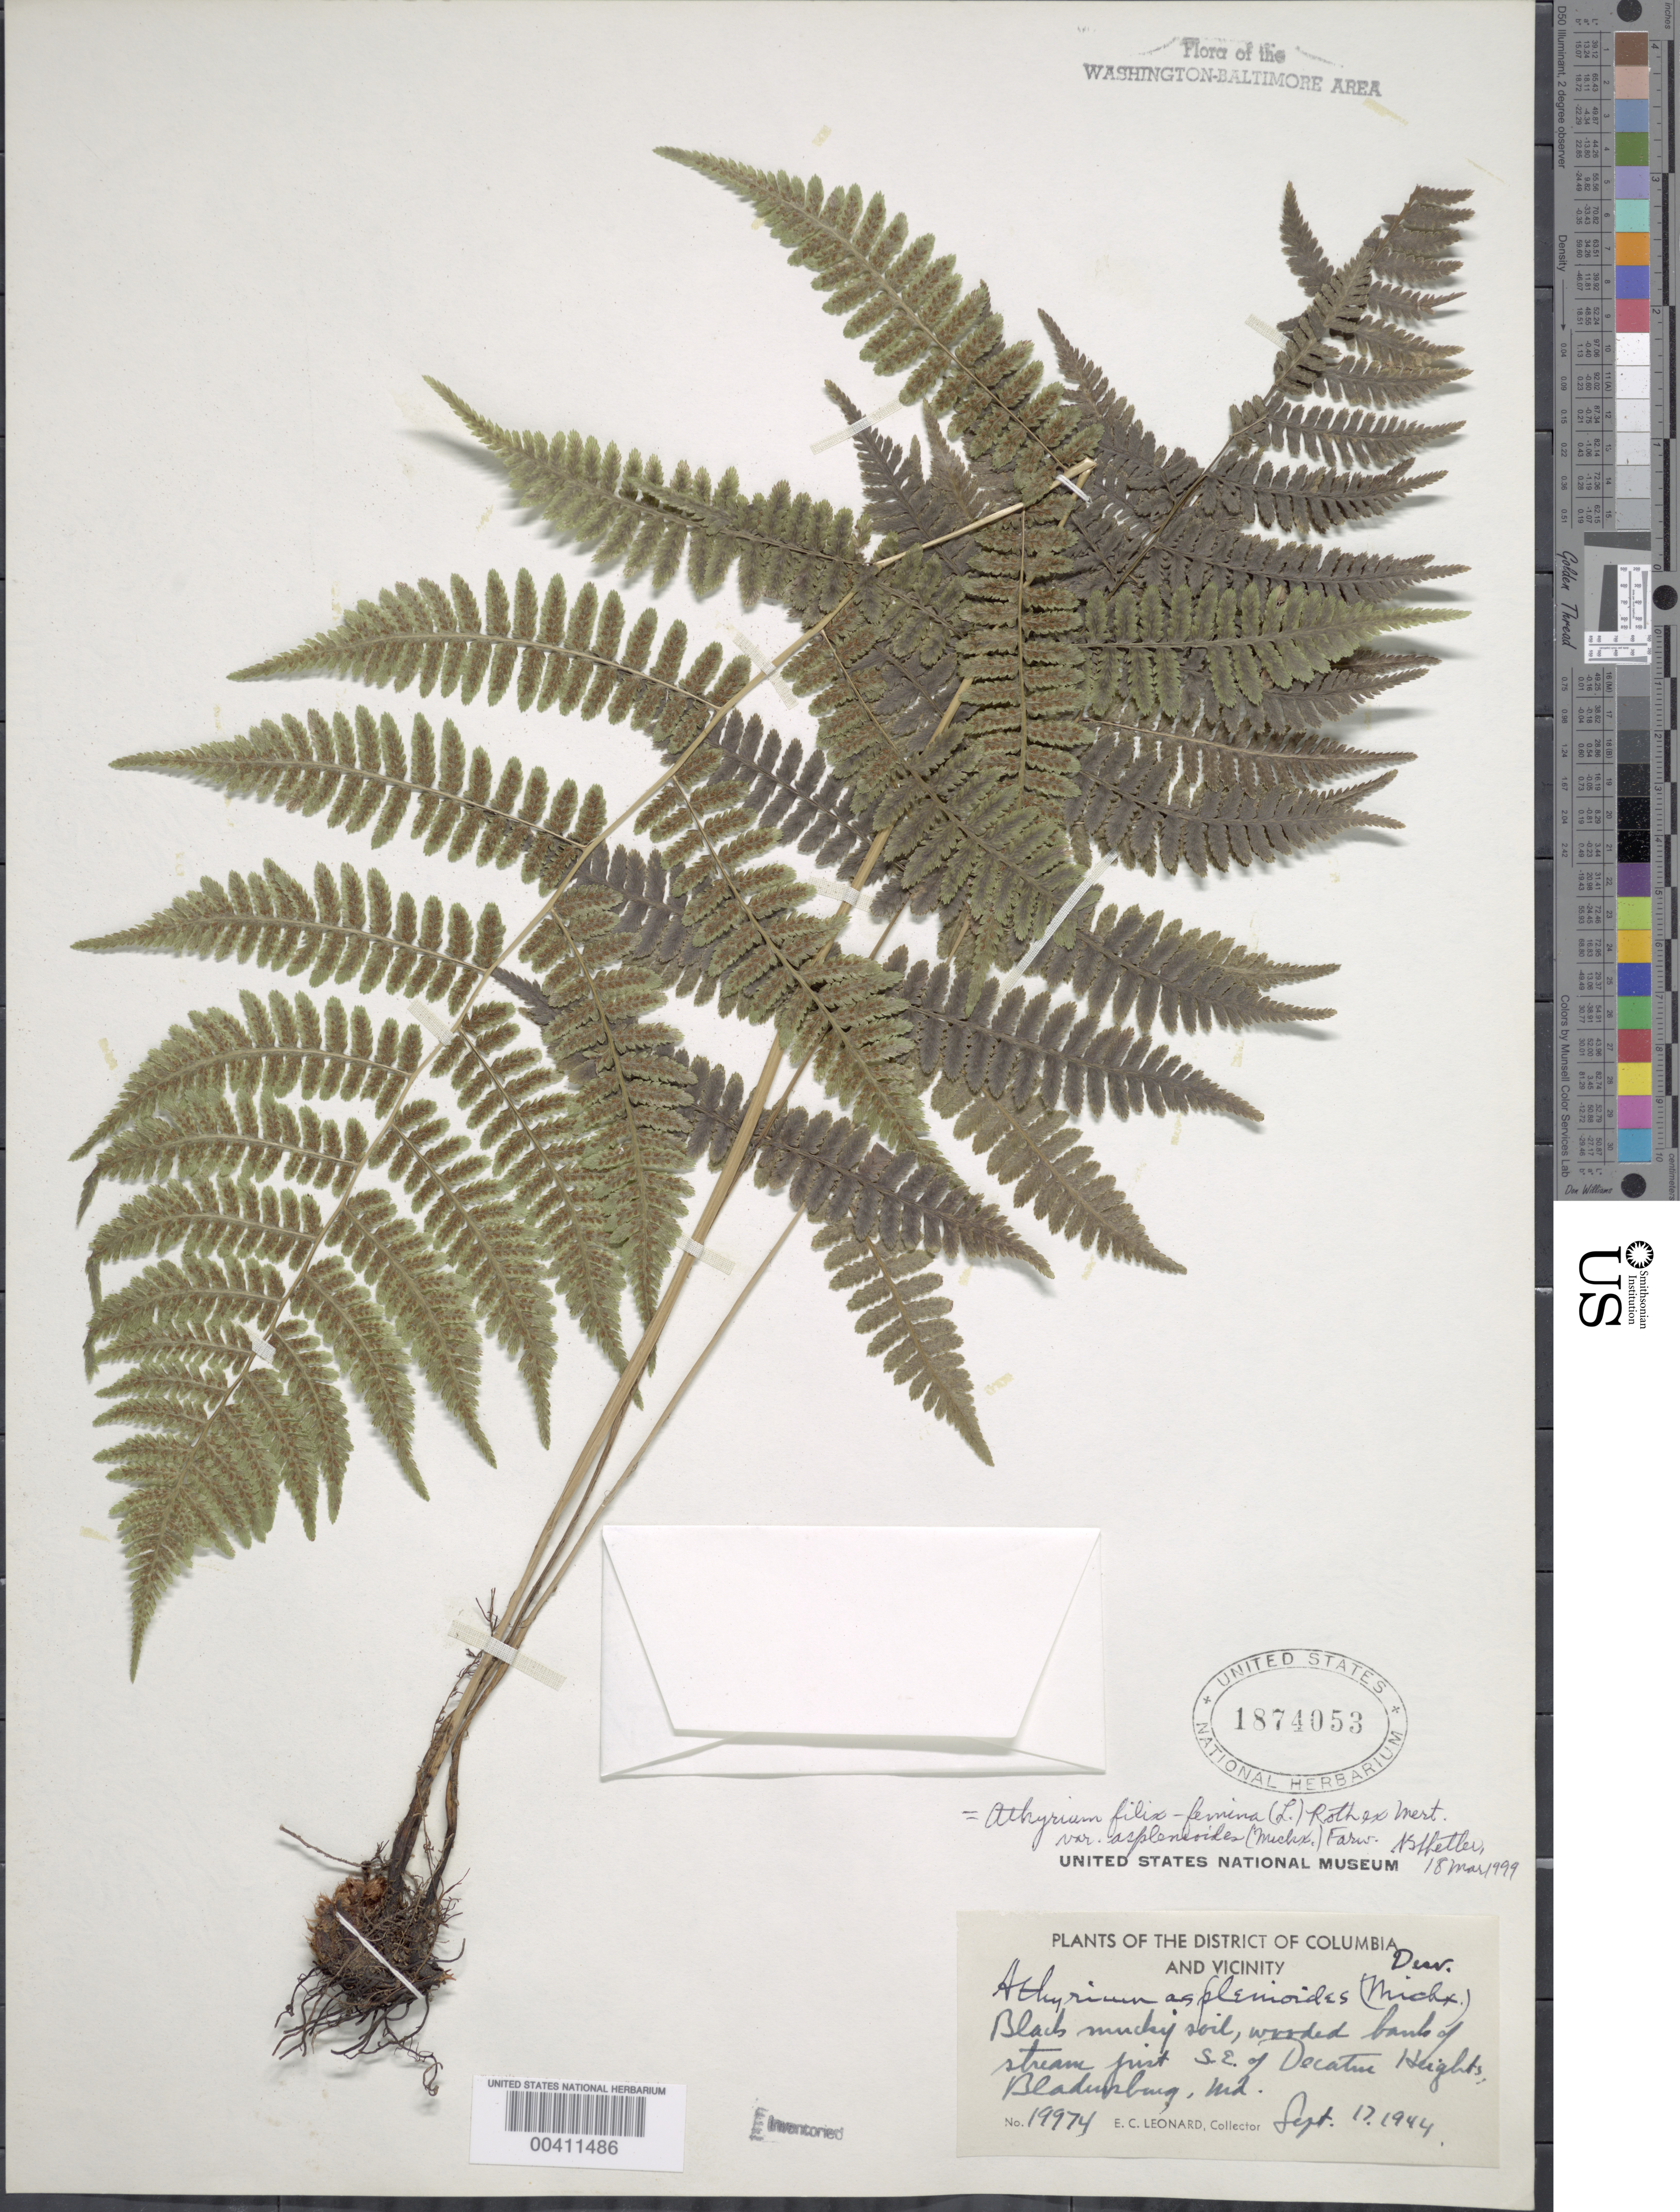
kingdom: Plantae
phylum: Tracheophyta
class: Polypodiopsida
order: Polypodiales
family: Athyriaceae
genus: Athyrium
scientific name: Athyrium filix-femina var. asplenioides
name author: (Michx.) Farw.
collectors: E. C. Leonard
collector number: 19974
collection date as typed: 17 Sep 1944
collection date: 1944-09-17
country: United States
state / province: Maryland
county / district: Prince George's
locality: Se of Decatur Heights, Bladensburg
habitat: Black mucky soil on wooded bank of stream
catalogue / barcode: US 1874053